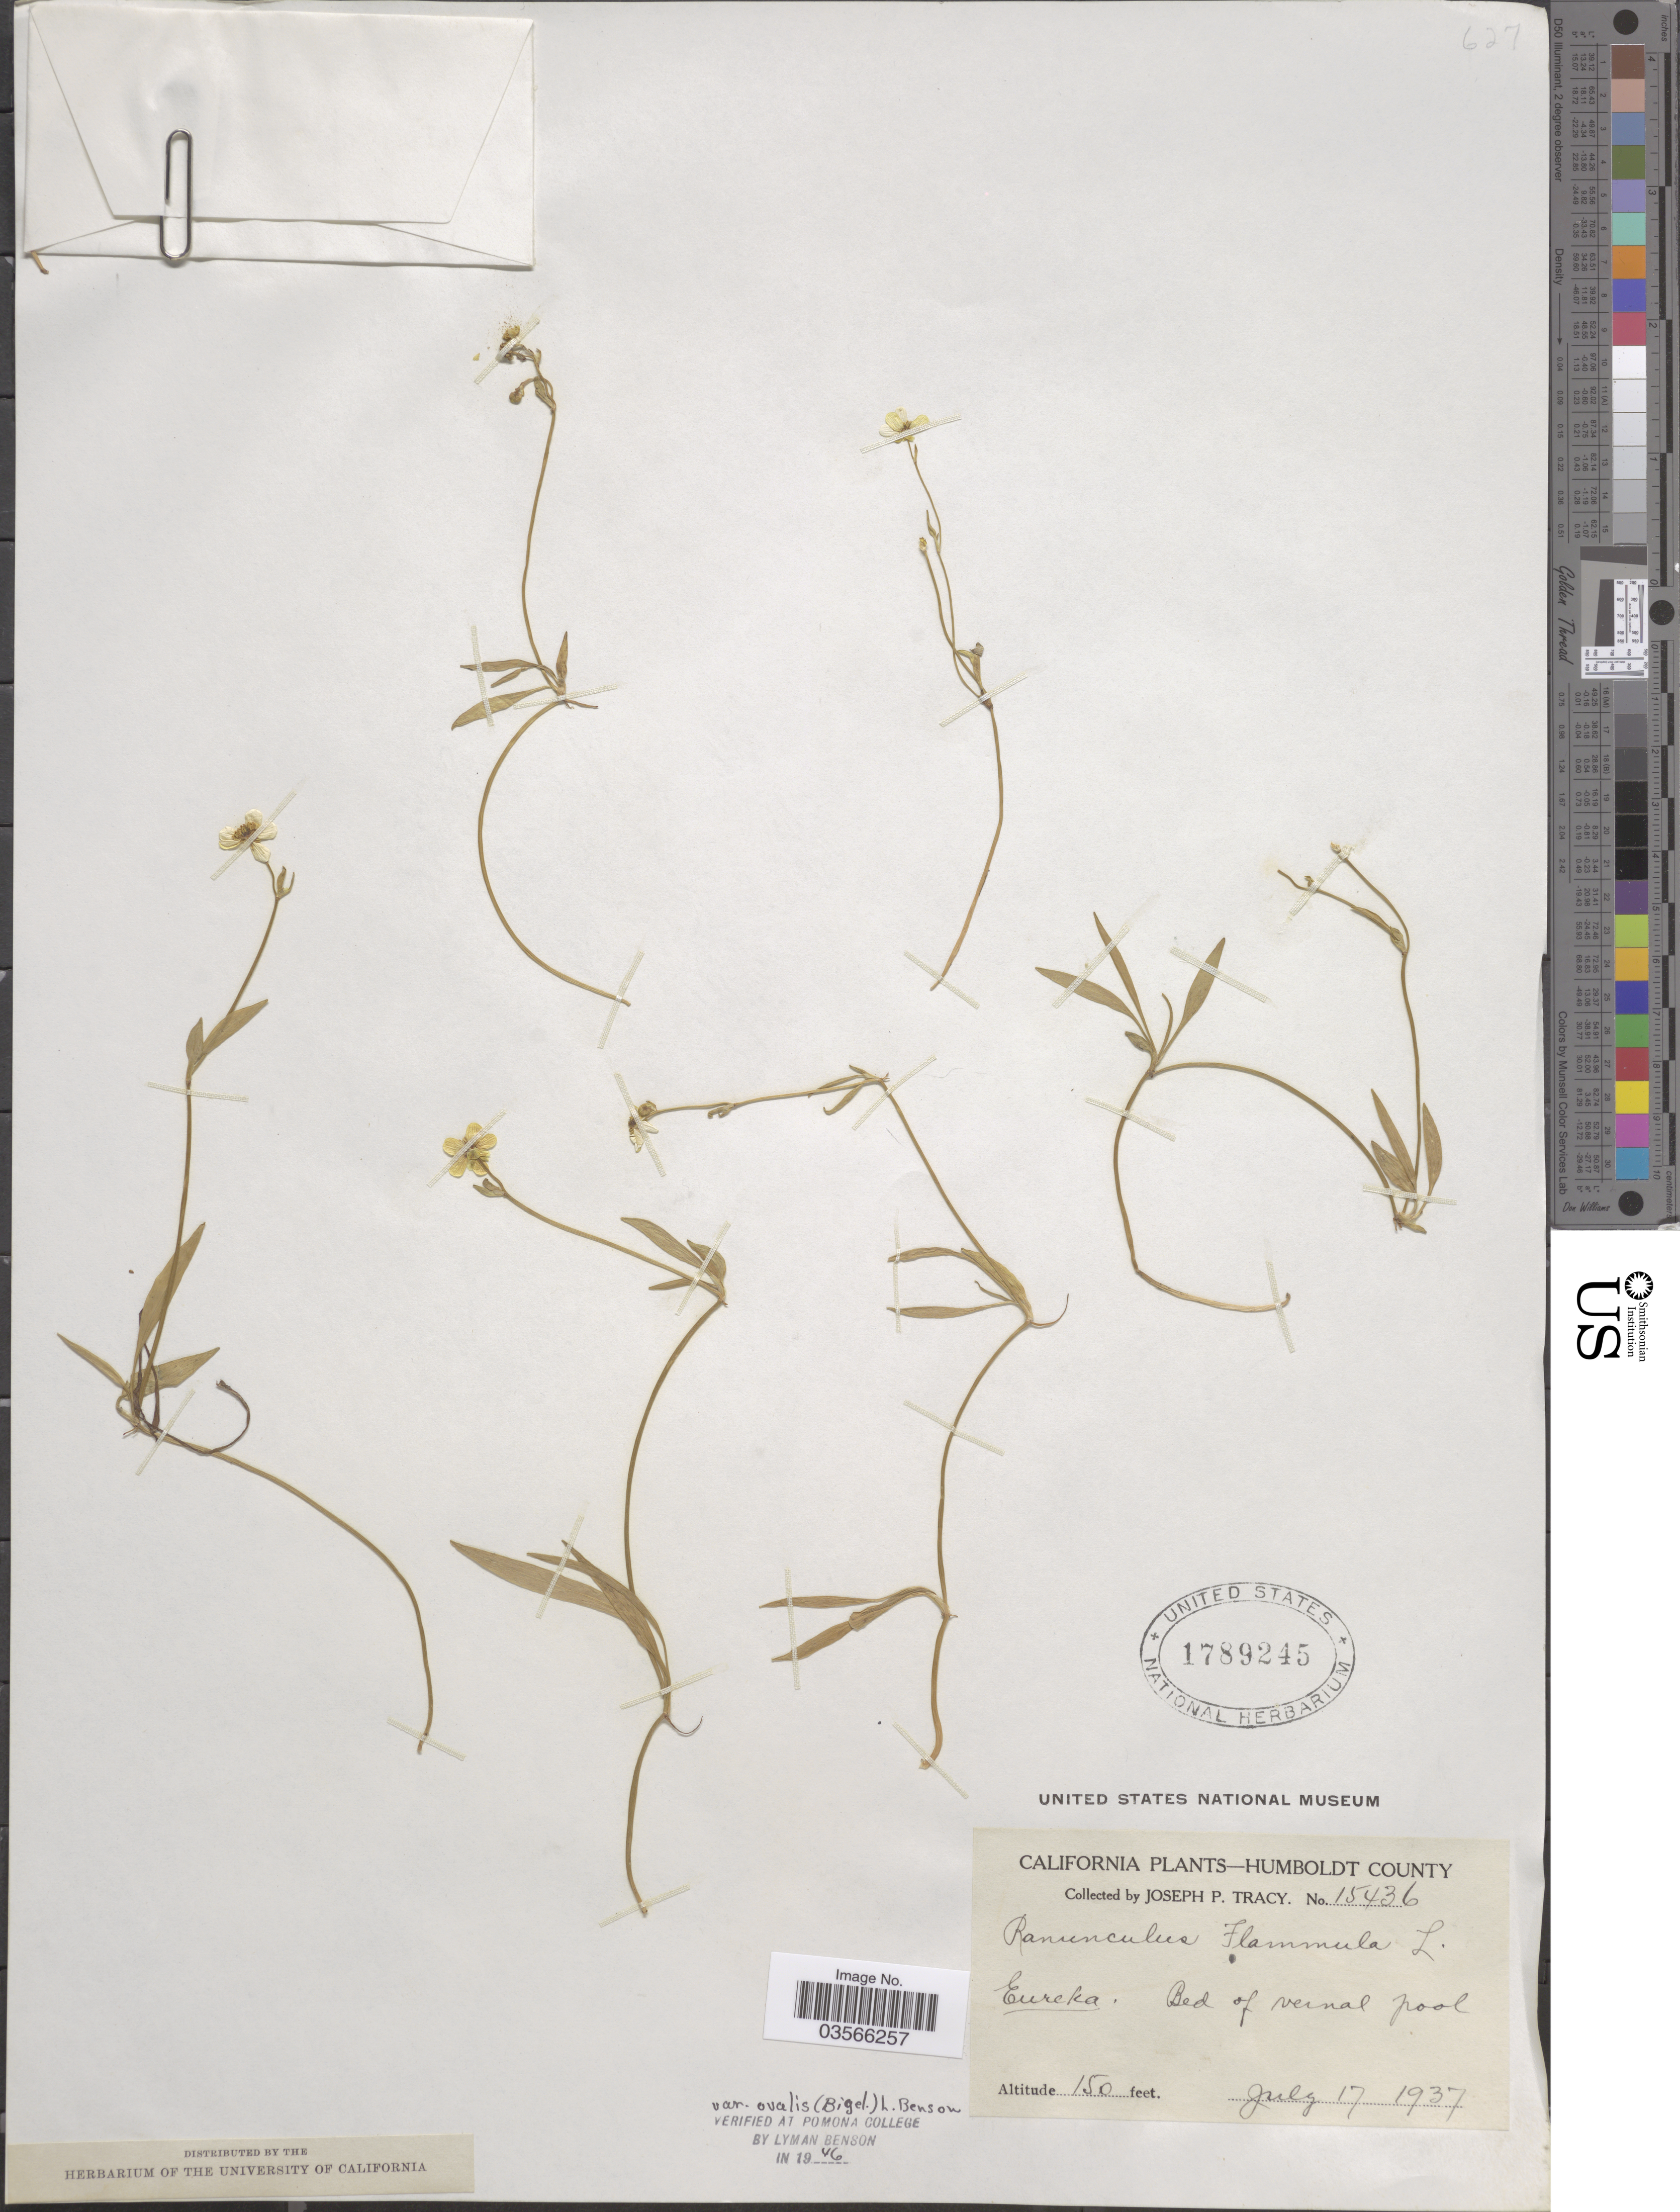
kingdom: Plantae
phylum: Tracheophyta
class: Magnoliopsida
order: Ranunculales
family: Ranunculaceae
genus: Ranunculus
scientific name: Ranunculus flammula var. ovalis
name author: (J.M. Bigelow) L.D. Benson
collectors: J. Tracy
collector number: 15436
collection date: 1937-07-17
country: United States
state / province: California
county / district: Humboldt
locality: Humboldt County. Eureka. Bed of vernal pool.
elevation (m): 46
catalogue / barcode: US 1789245